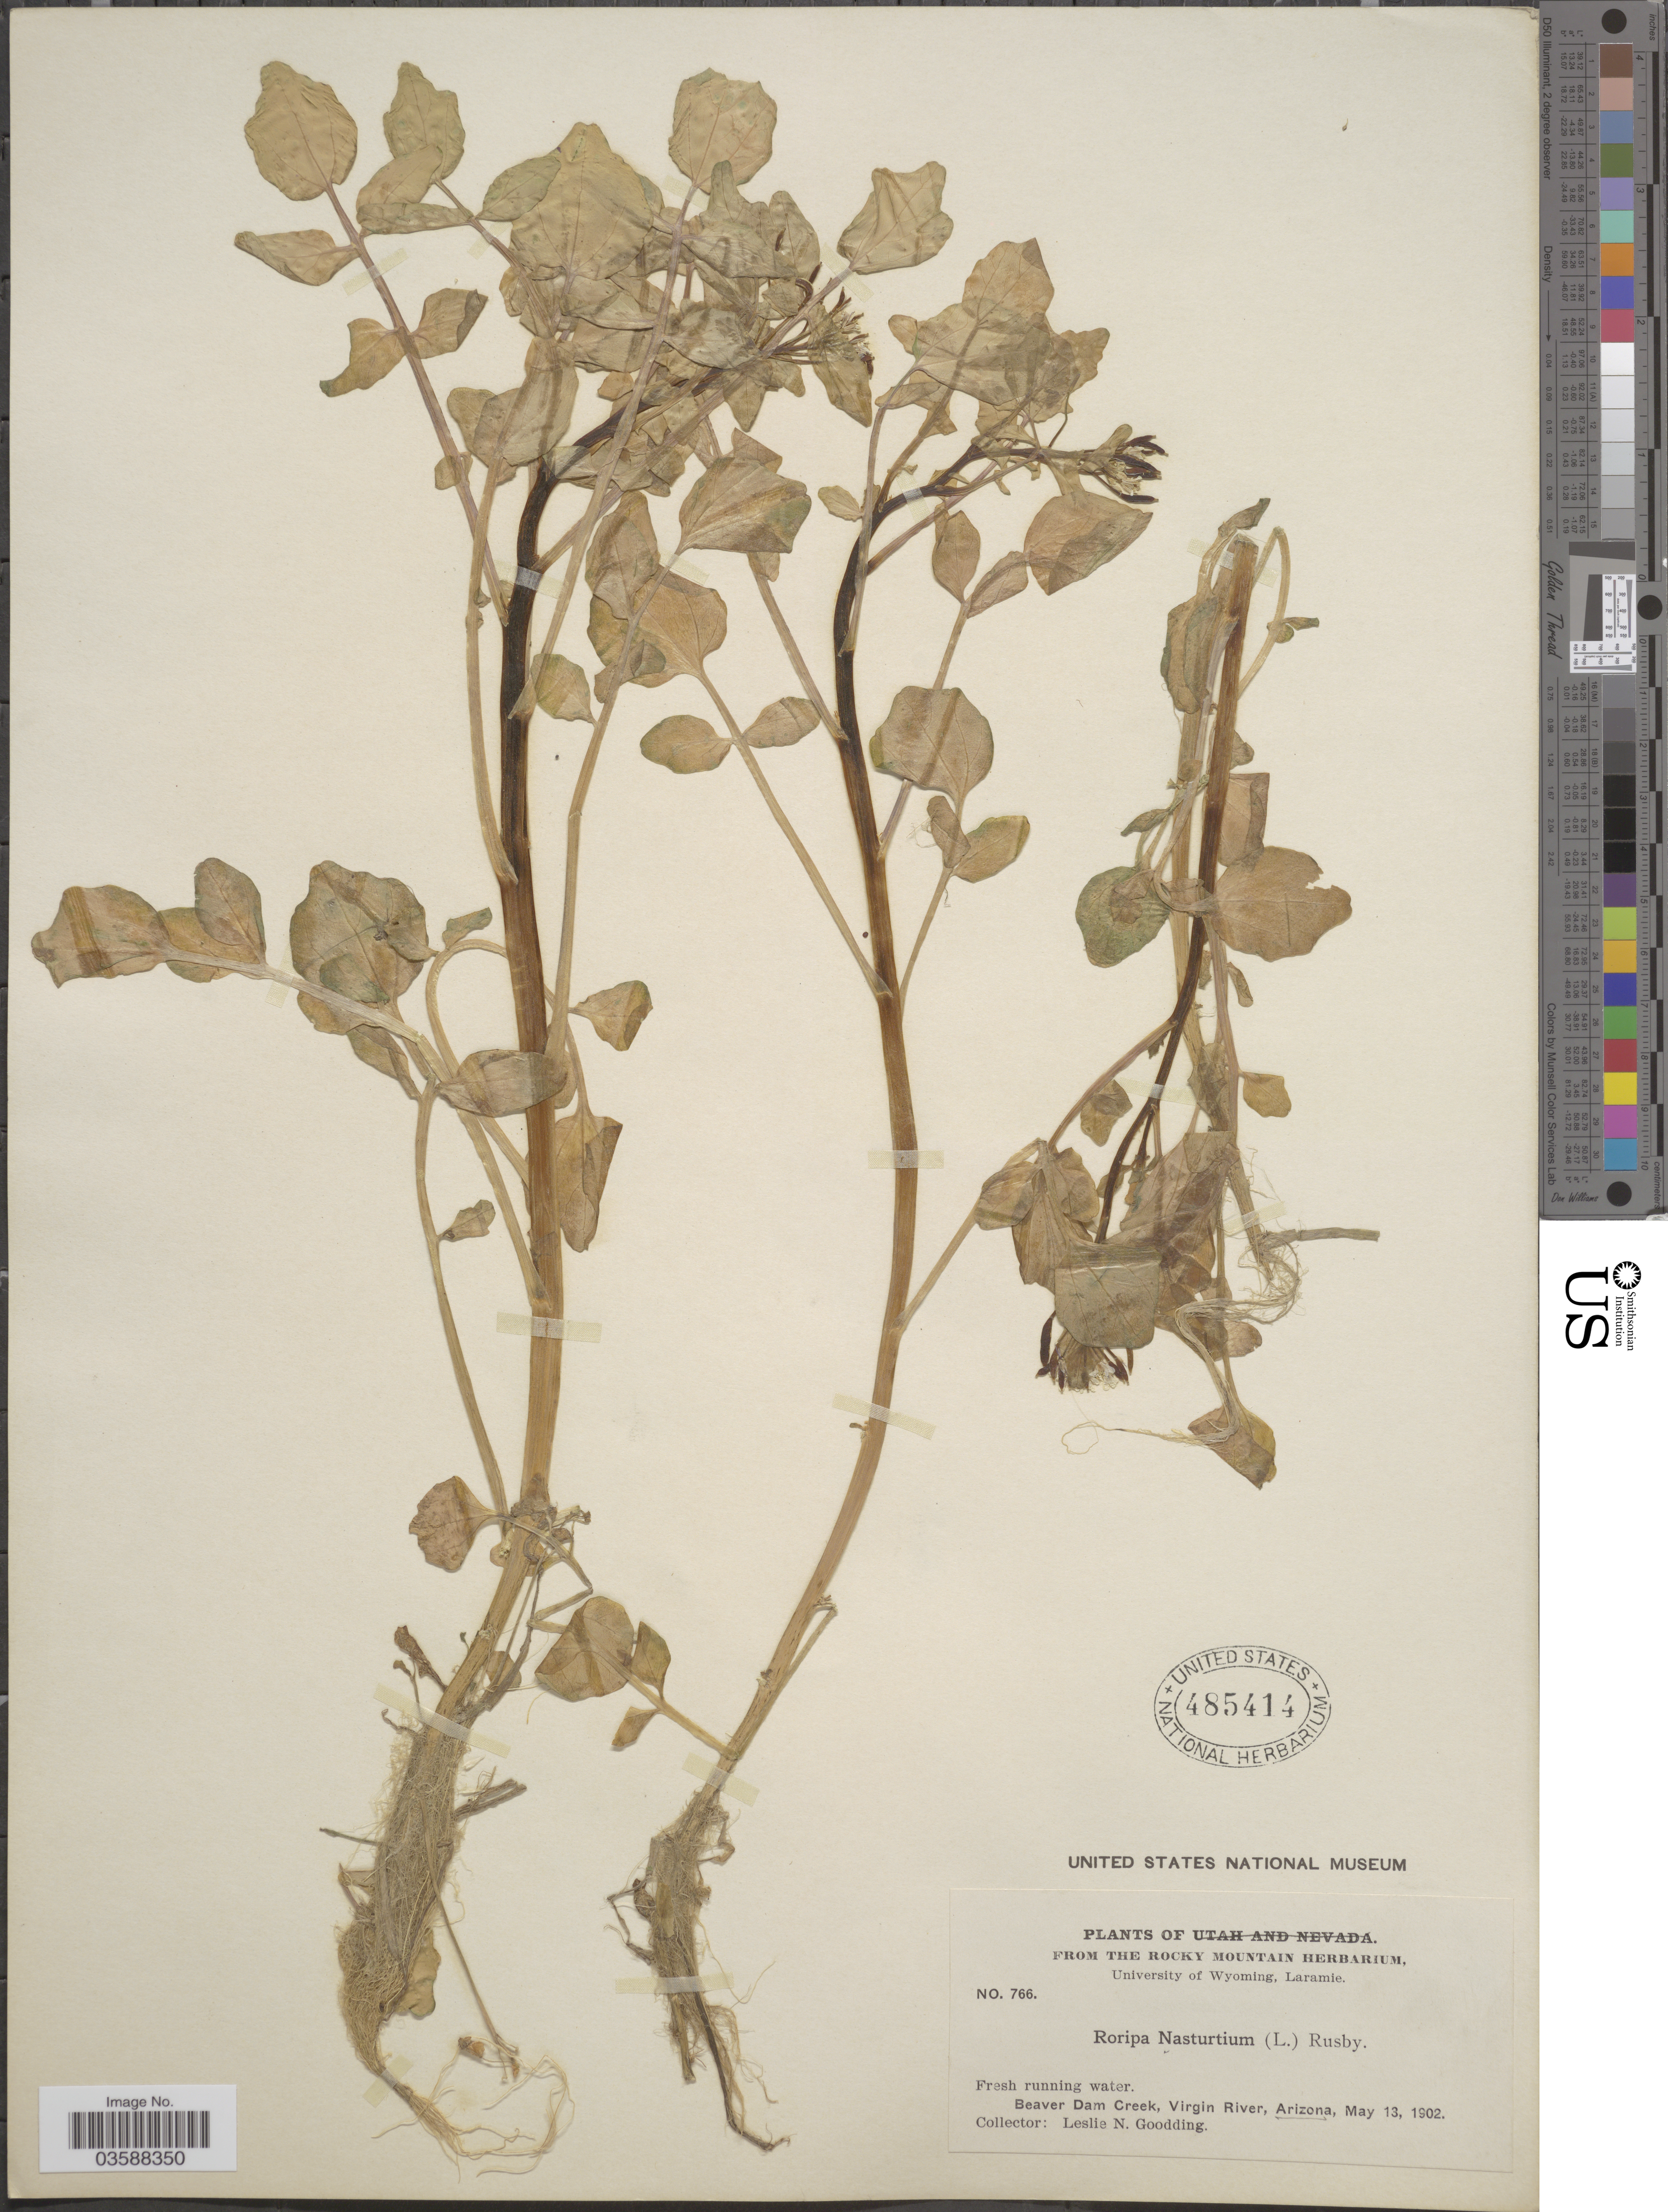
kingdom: Plantae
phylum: Tracheophyta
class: Magnoliopsida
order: Brassicales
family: Brassicaceae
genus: Nasturtium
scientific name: Nasturtium officinale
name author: R. Br.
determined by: Strong, M. T., (US), Smithsonian Institution - National Museum of Natural History (UNITED STATES)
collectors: L. N. Goodding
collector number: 766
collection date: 1902-05-13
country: United States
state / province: Arizona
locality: Beaver Dam Creek, Virgin River.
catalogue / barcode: US 485414